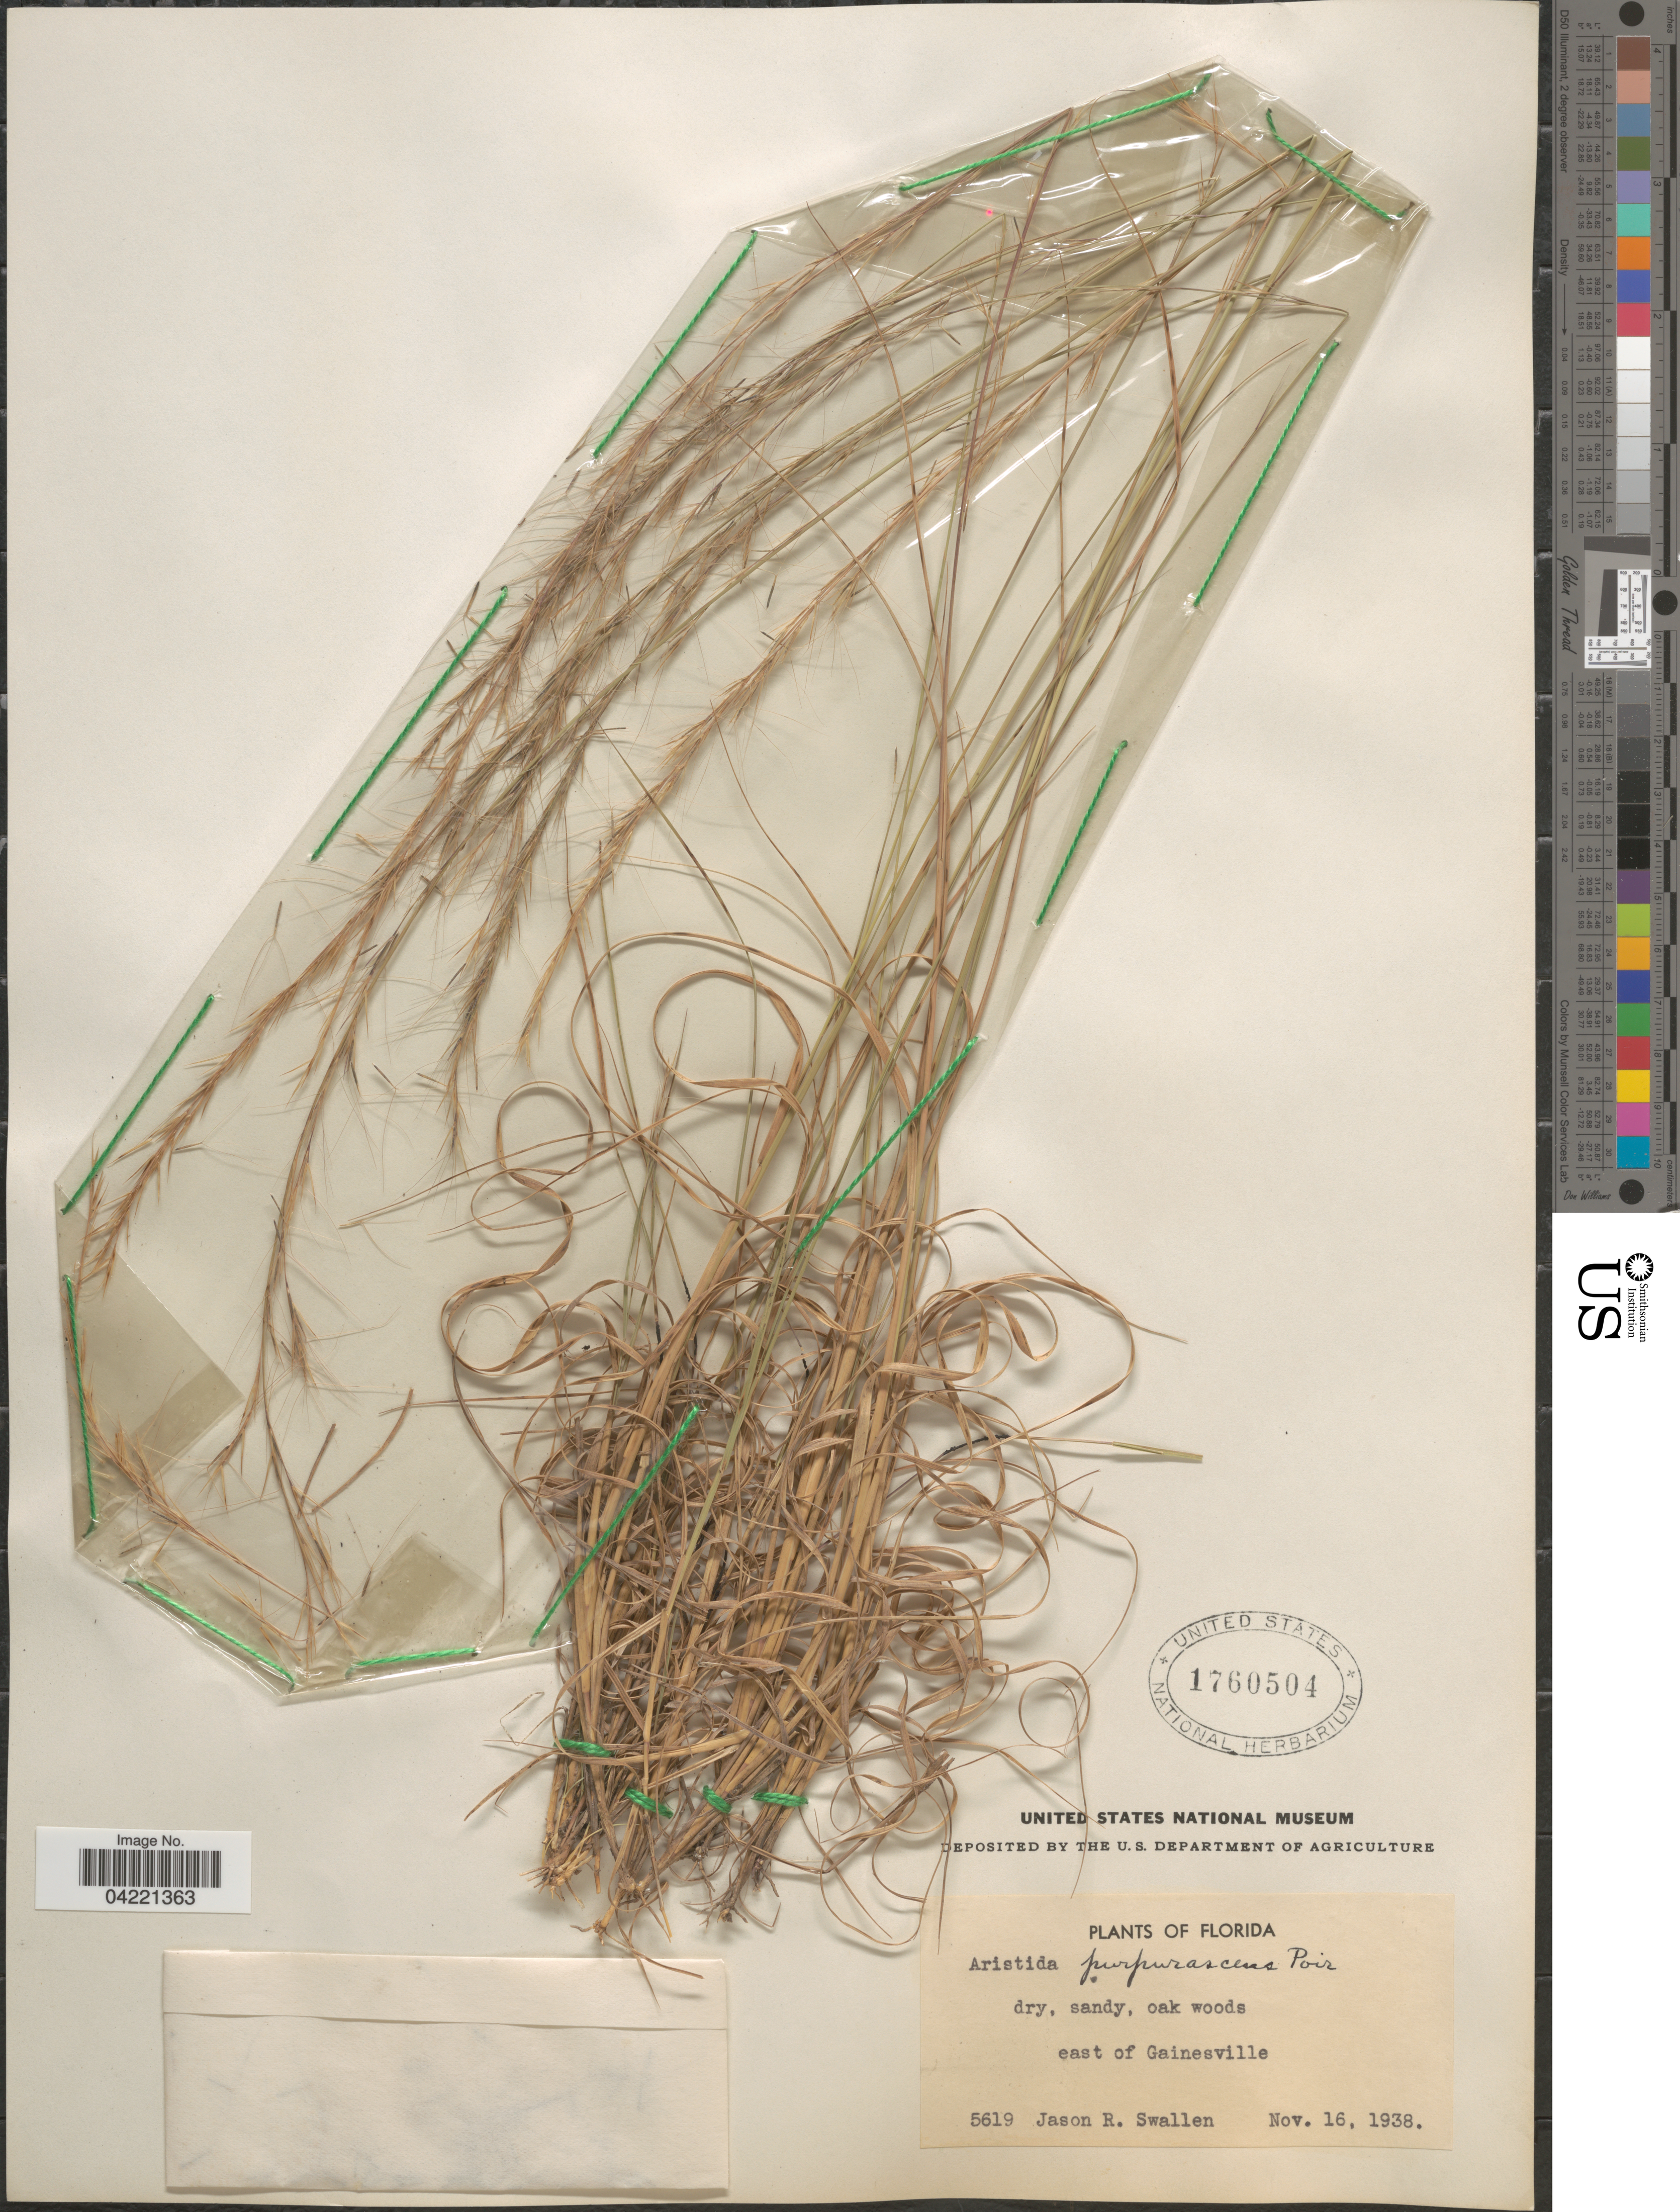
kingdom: Plantae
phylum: Tracheophyta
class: Liliopsida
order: Poales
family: Poaceae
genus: Aristida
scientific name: Aristida purpurascens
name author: Poir.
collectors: J. R. Swallen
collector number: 5619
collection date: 1938-11-16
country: United States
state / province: Florida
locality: Dry, sandy, oak woods. East of Gainesville.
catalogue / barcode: US 1760504